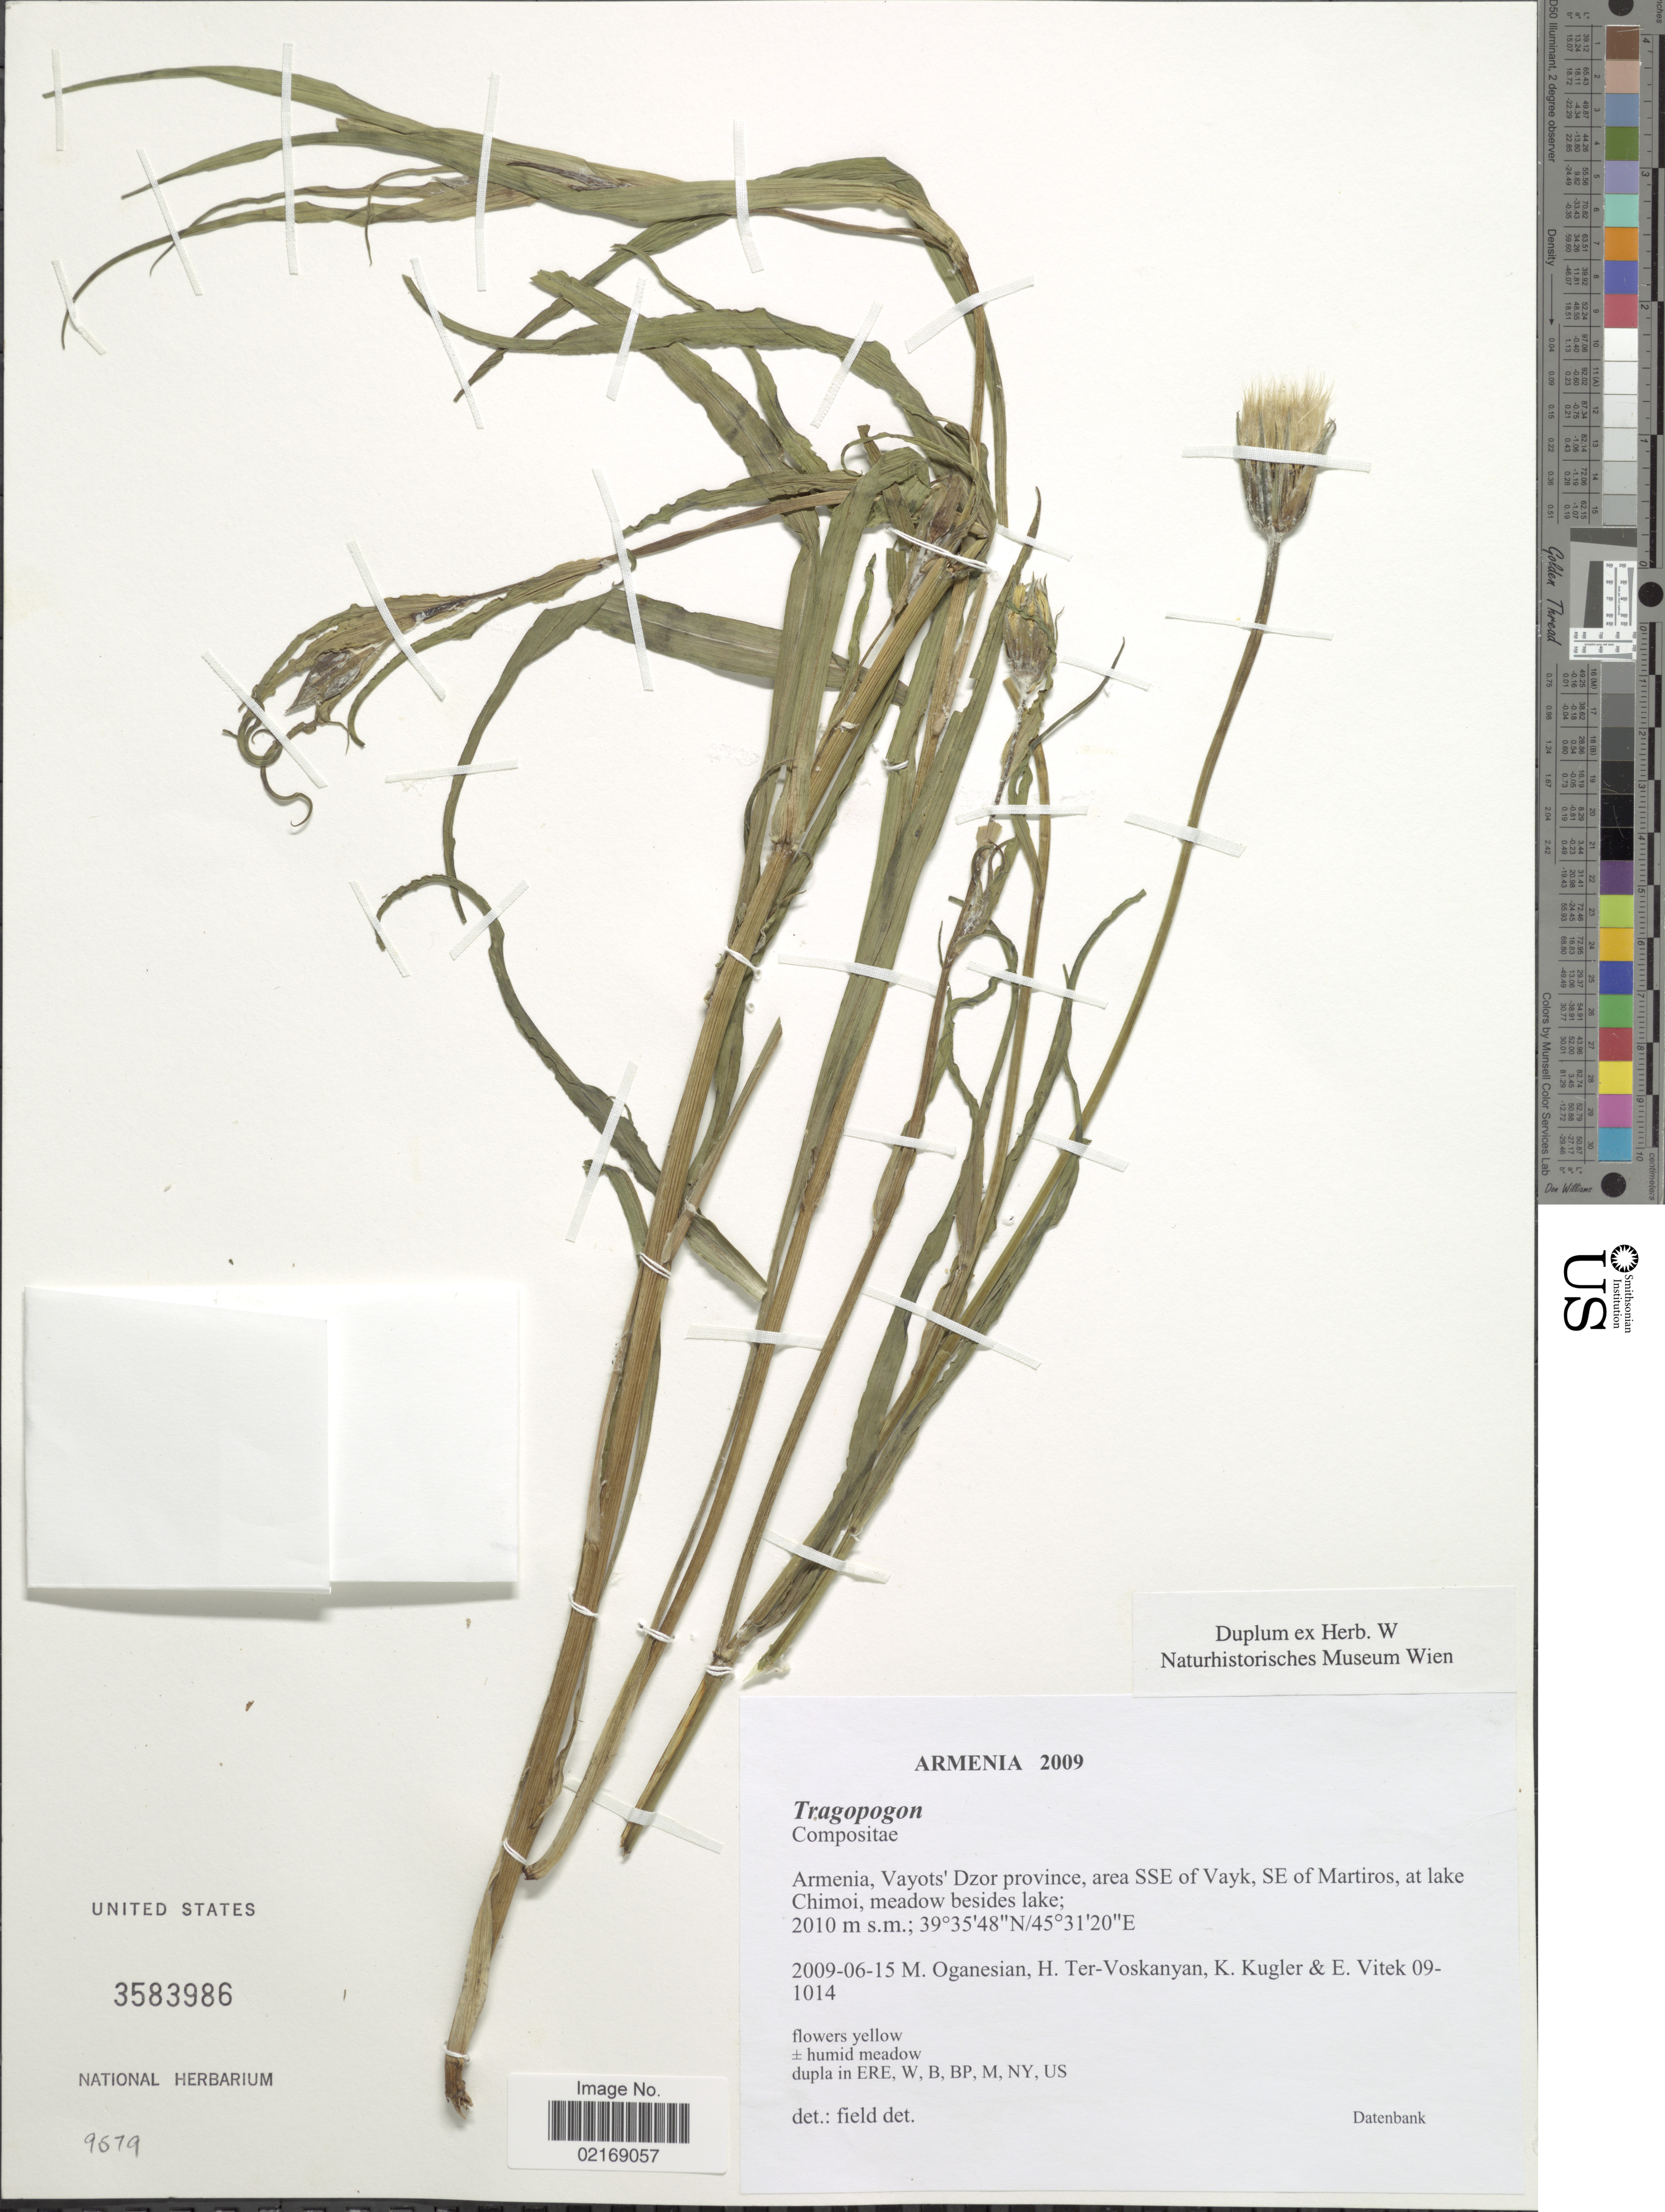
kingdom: Plantae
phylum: Tracheophyta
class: Magnoliopsida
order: Asterales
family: Asteraceae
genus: Tragopogon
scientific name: Tragopogon sp.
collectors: M. Oganesian, H. Ter-Voskanyan, K. Kugler & E. Vitek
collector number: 09-1014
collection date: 2009-06-15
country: Armenia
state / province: Vayots' Dzor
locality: Area SSE of Vayk, SE of Martiros, at lake Chimoi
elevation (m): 2010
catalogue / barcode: US 3583986